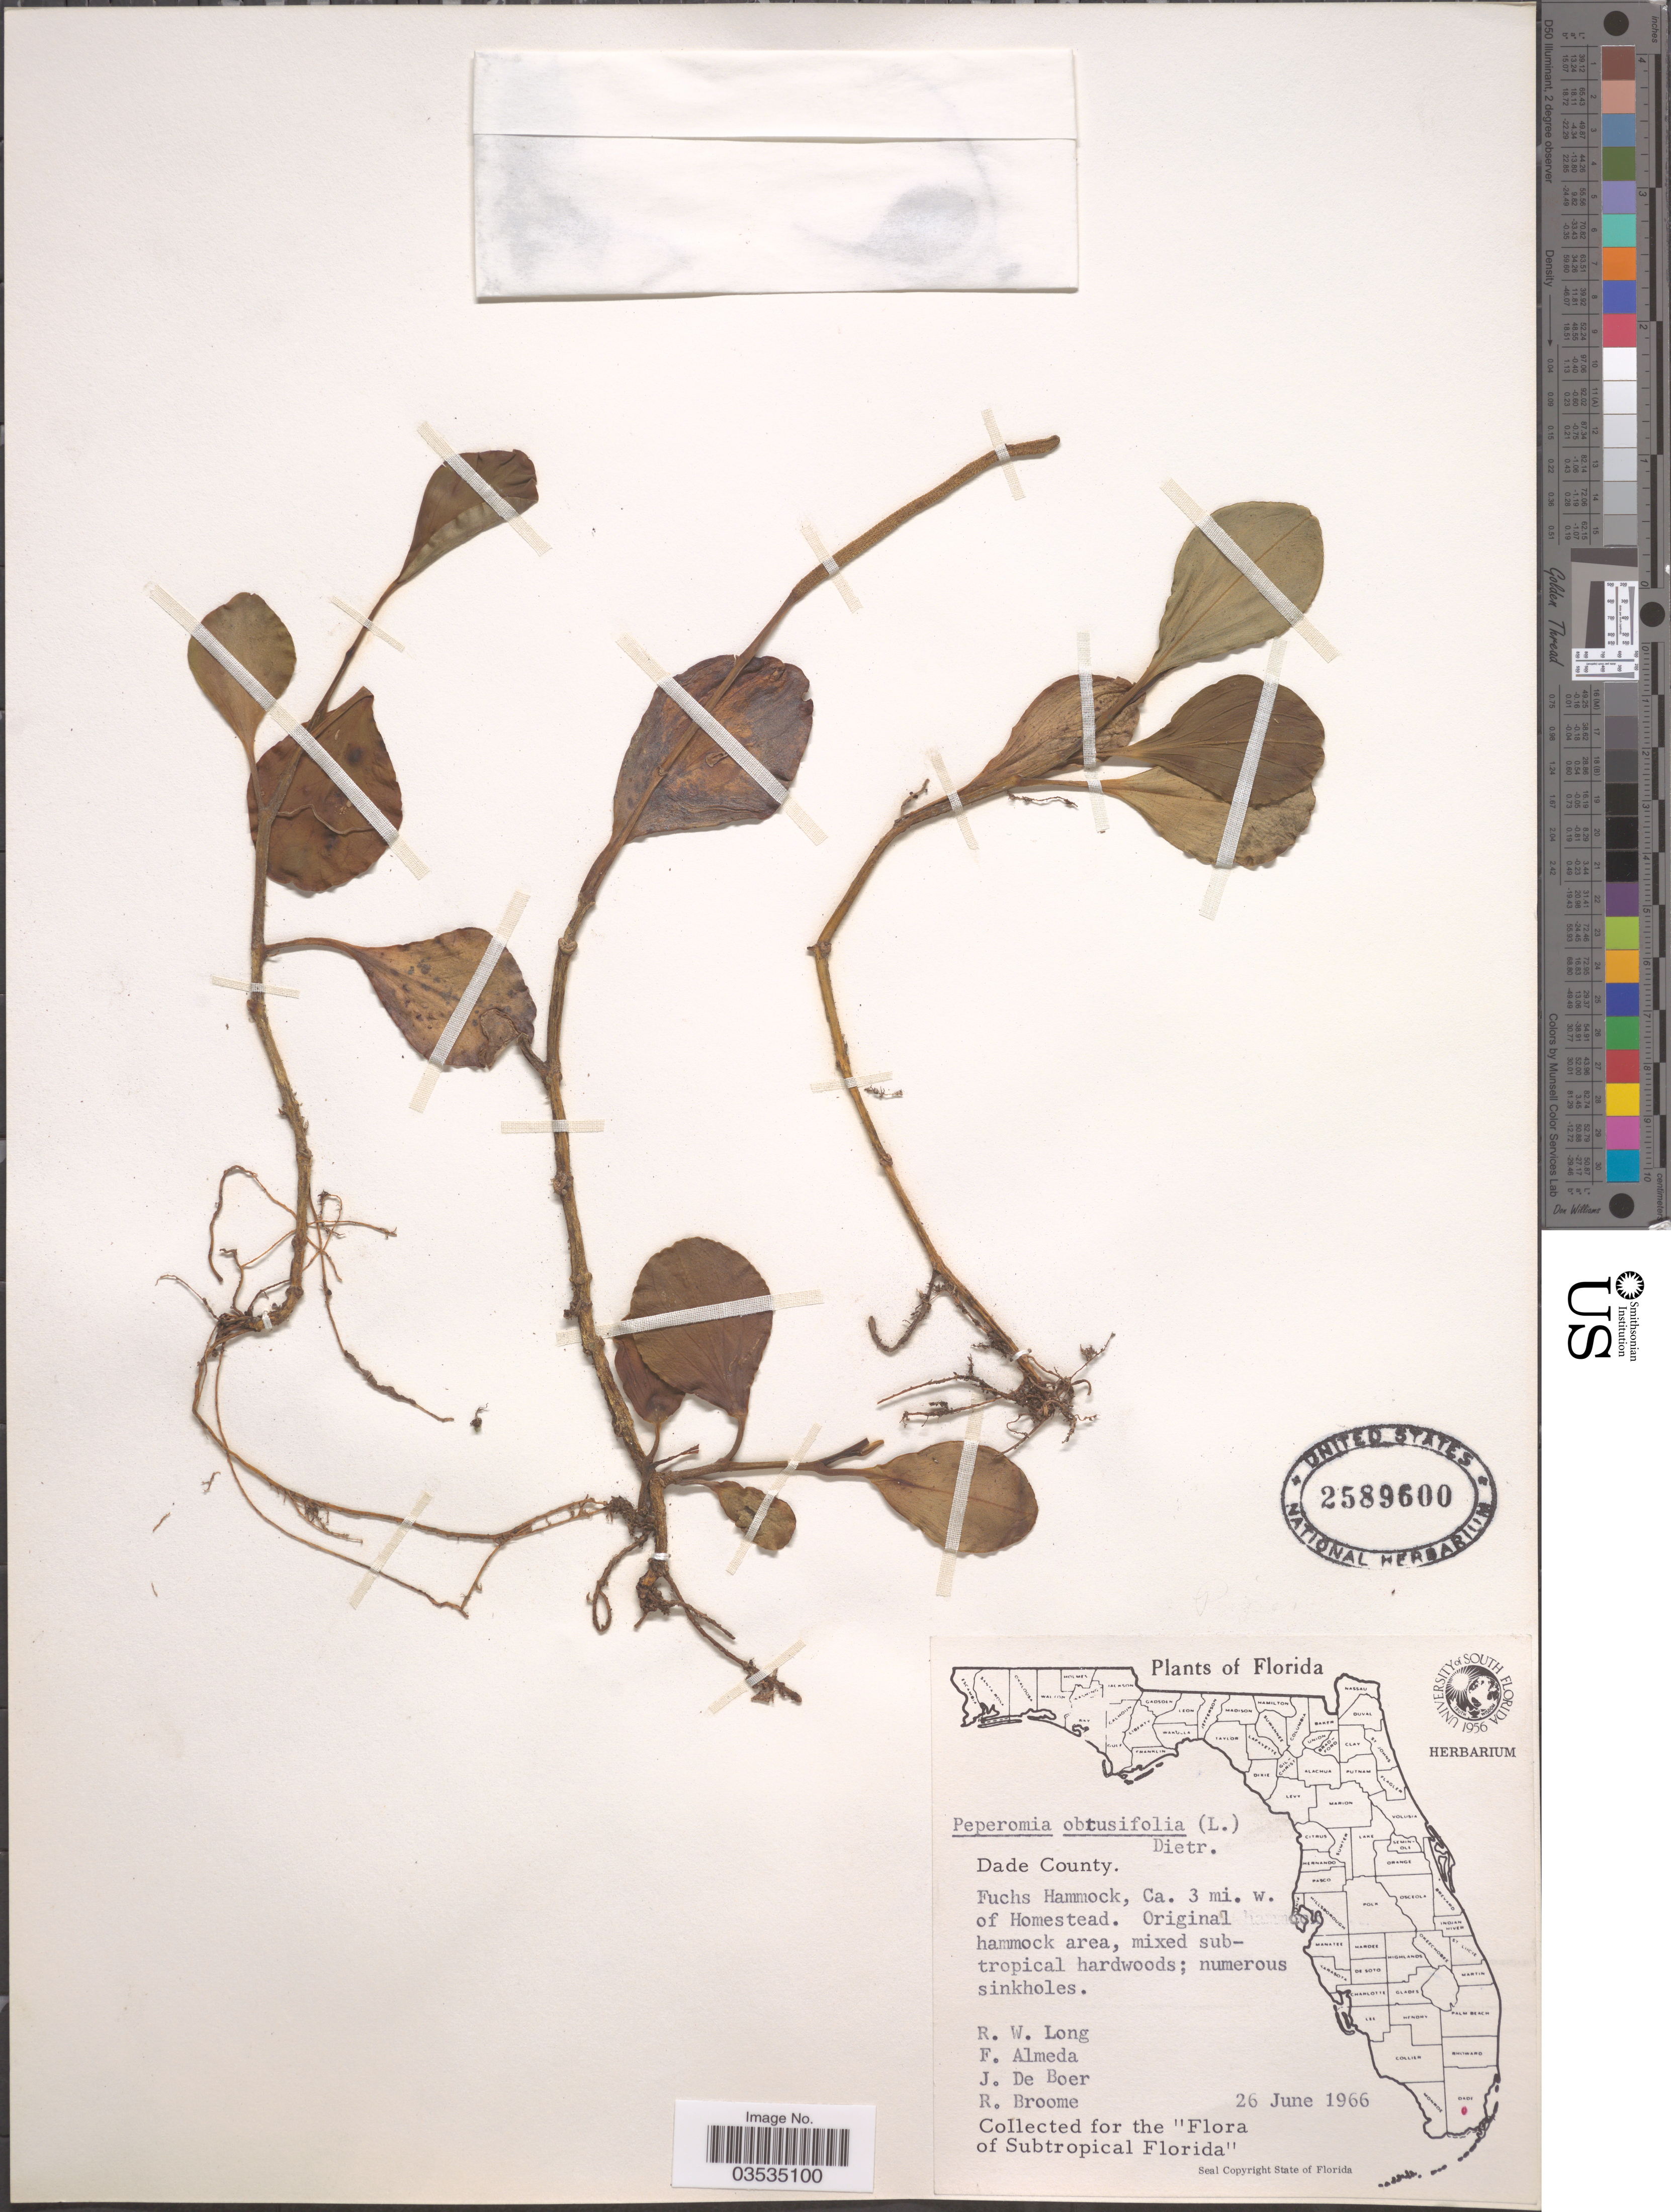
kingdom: Plantae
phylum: Tracheophyta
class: Magnoliopsida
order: Piperales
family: Piperaceae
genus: Peperomia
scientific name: Peperomia obtusifolia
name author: (L.) A. Dietr.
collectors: R. W. Long, F. Almeda, J. de Boer & R. Broome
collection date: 1966-06-26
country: United States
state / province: Florida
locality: Dade County. Fuchs Hammock, Ca. 3 mi. w. of Homestead.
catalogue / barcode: US 2589600